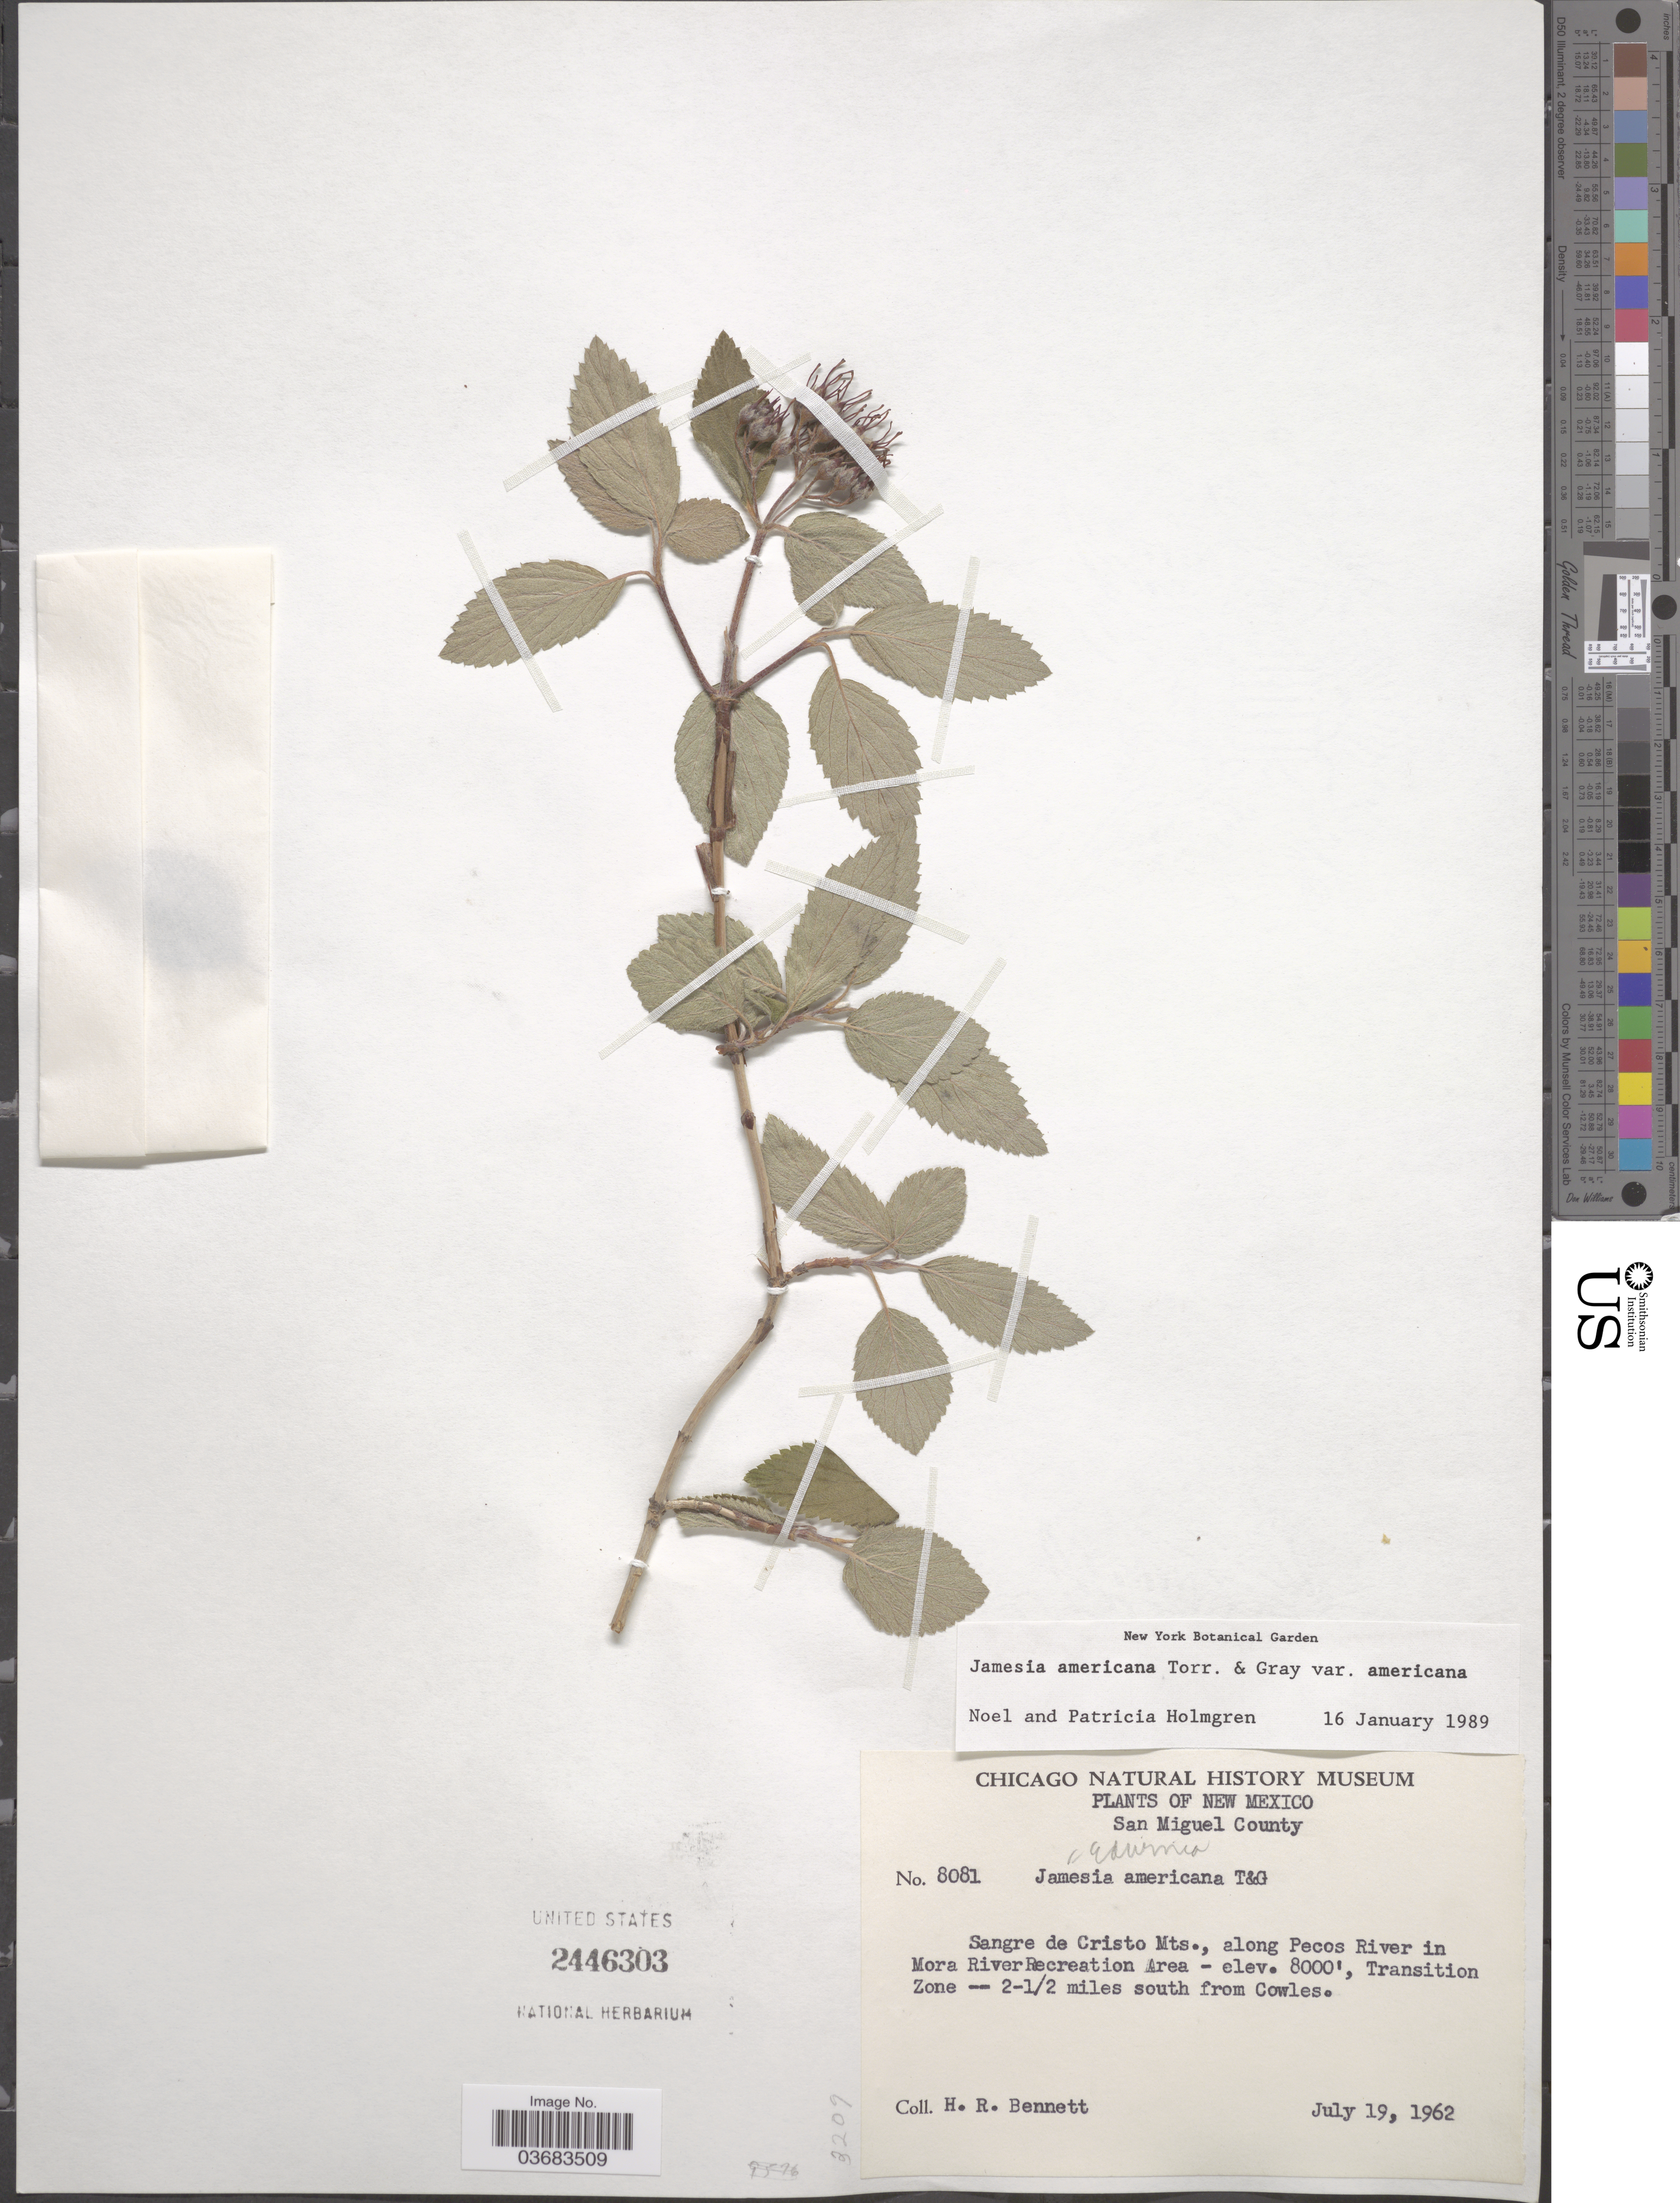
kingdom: Plantae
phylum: Tracheophyta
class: Magnoliopsida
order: Cornales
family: Hydrangeaceae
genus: Edwinia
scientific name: Edwinia americana var. americana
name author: (Torr. & A. Gray) A. Heller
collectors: H. R. Bennett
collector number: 8081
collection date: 1962-07-19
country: United States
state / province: New Mexico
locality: San Miguel County. Sangre de Cristo Mts., along Pecos River in Mora River Recreation Area. Transition Zone -- 2-1/2 miles south from Cowles.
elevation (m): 2438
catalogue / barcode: US 2446303